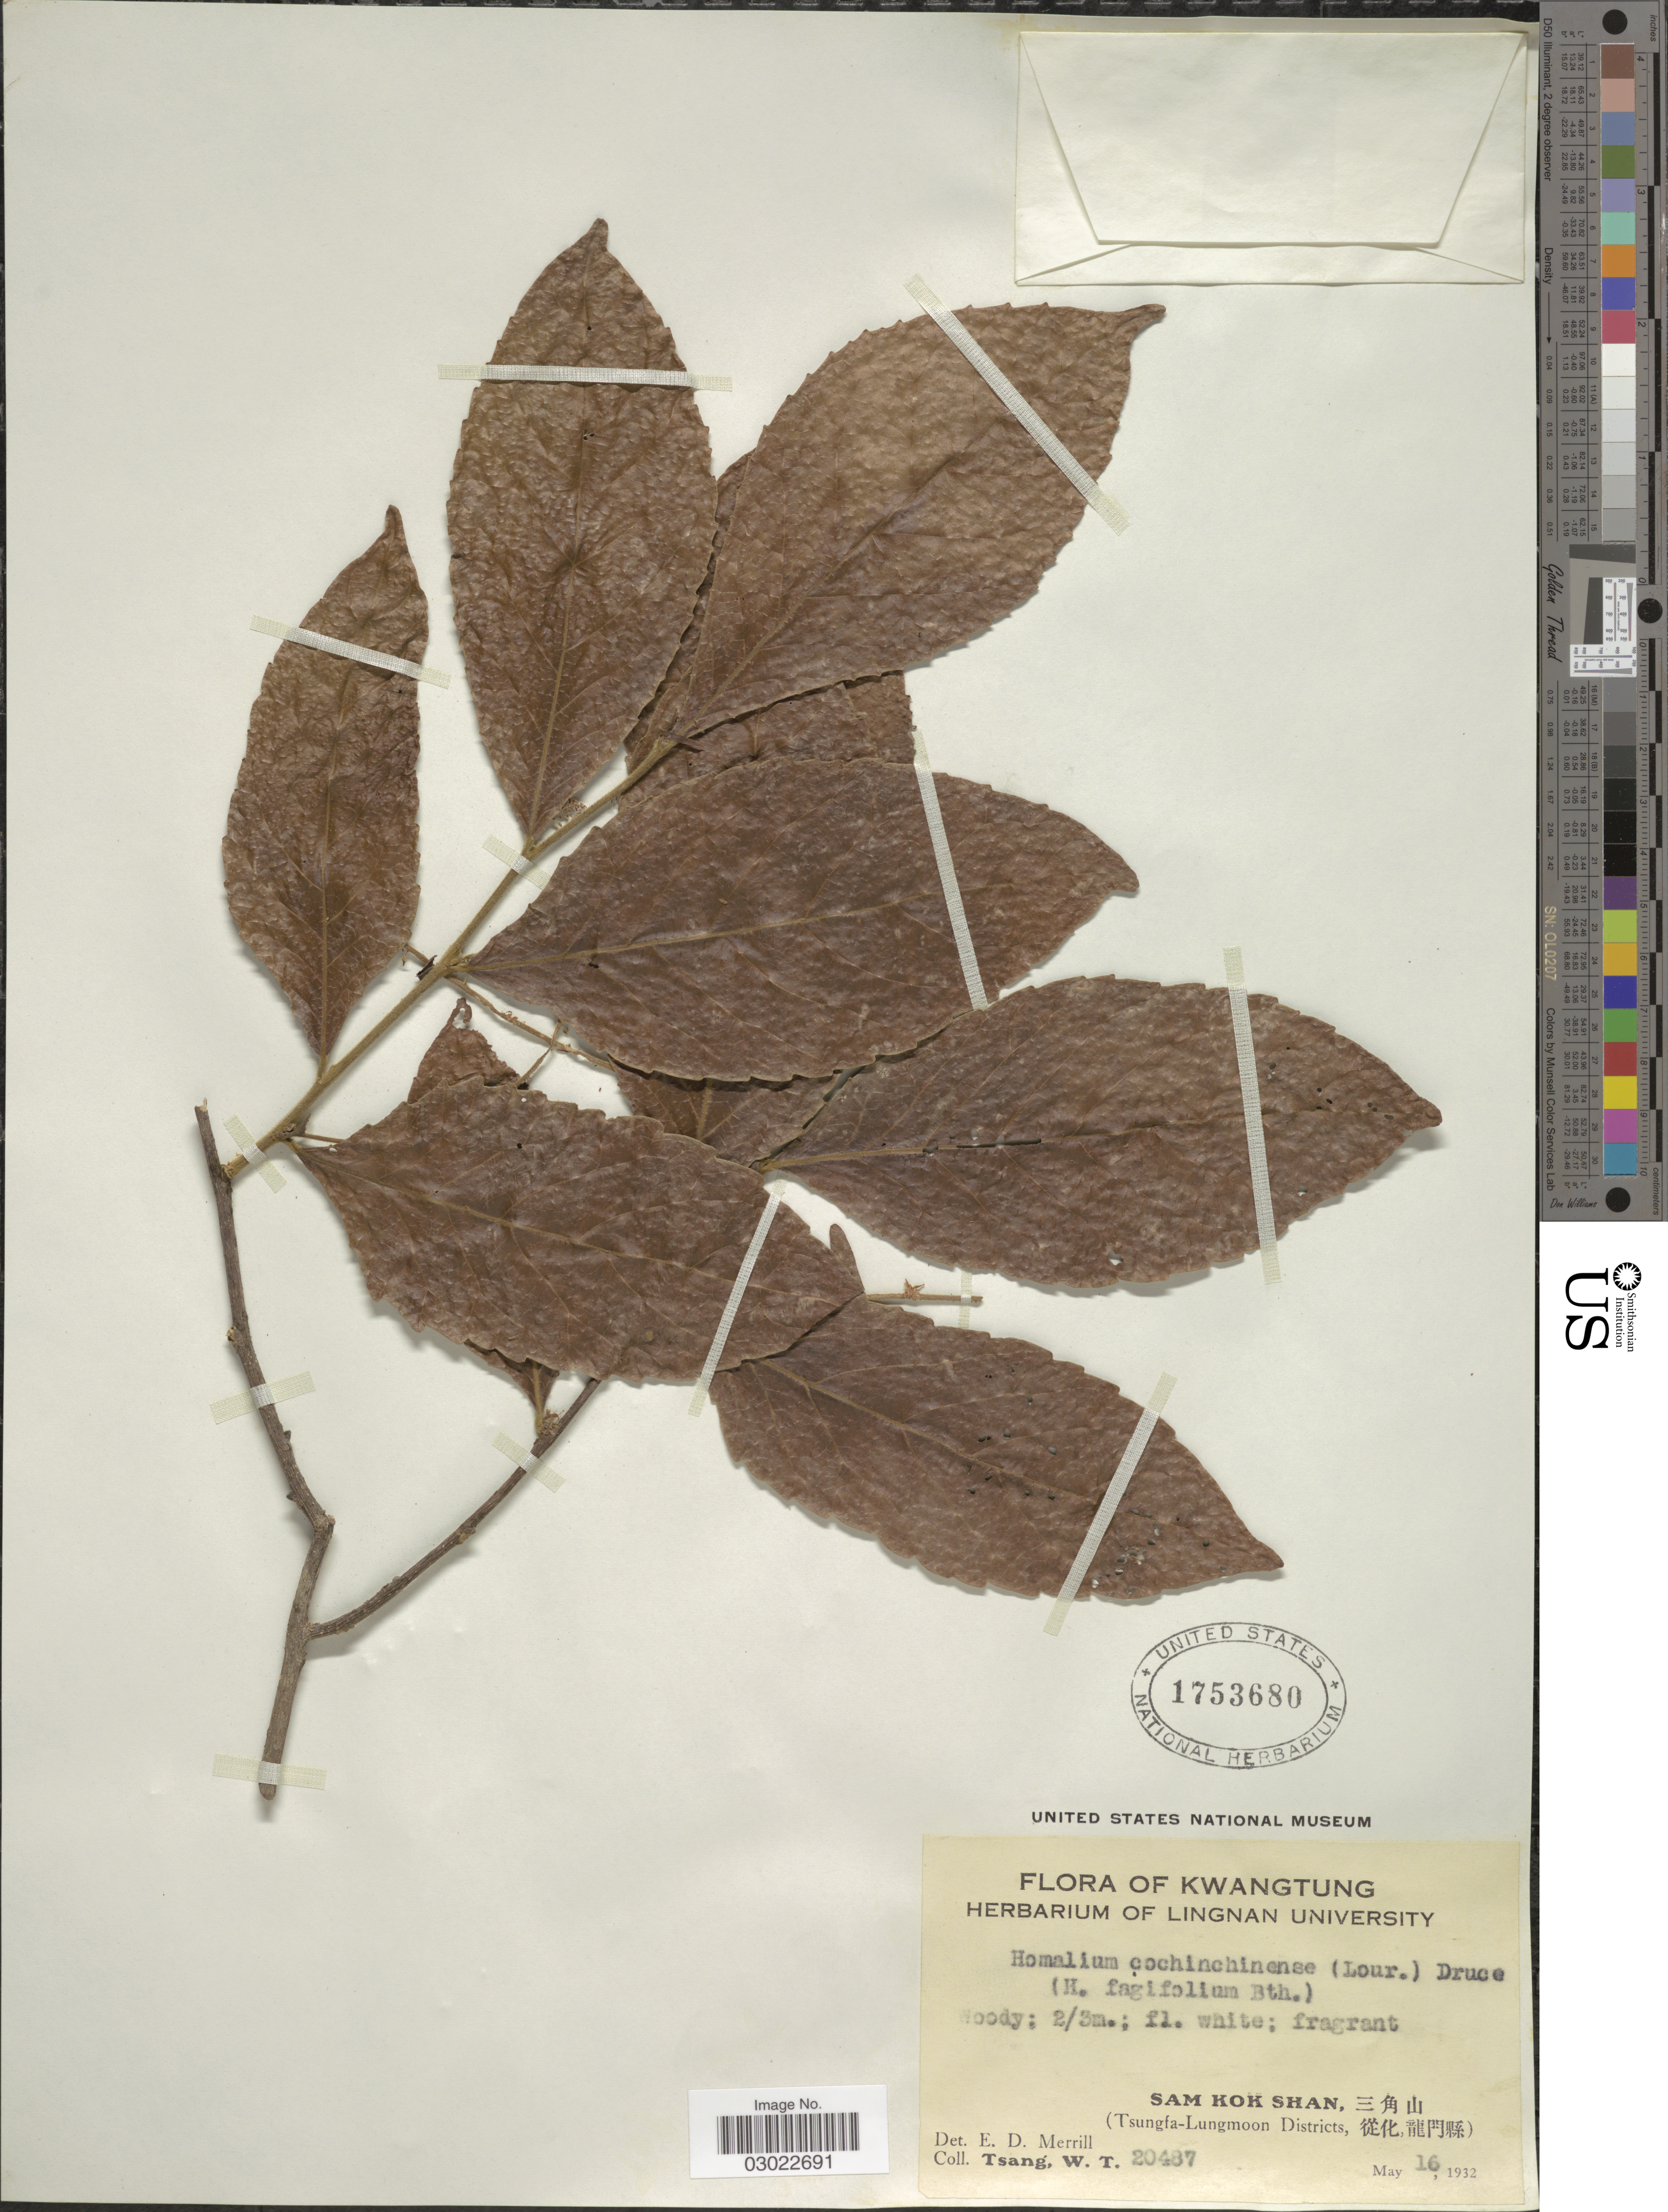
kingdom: Plantae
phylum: Tracheophyta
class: Magnoliopsida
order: Malpighiales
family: Salicaceae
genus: Homalium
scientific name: Homalium cochinchinensis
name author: (Lour.) Druce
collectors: W. T. Tsang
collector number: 20487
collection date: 1932-05-16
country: China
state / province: Guangdong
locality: Kwangtung. Sam Kok Shan (Tsungfa-Lungmoon District).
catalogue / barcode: US 1753680